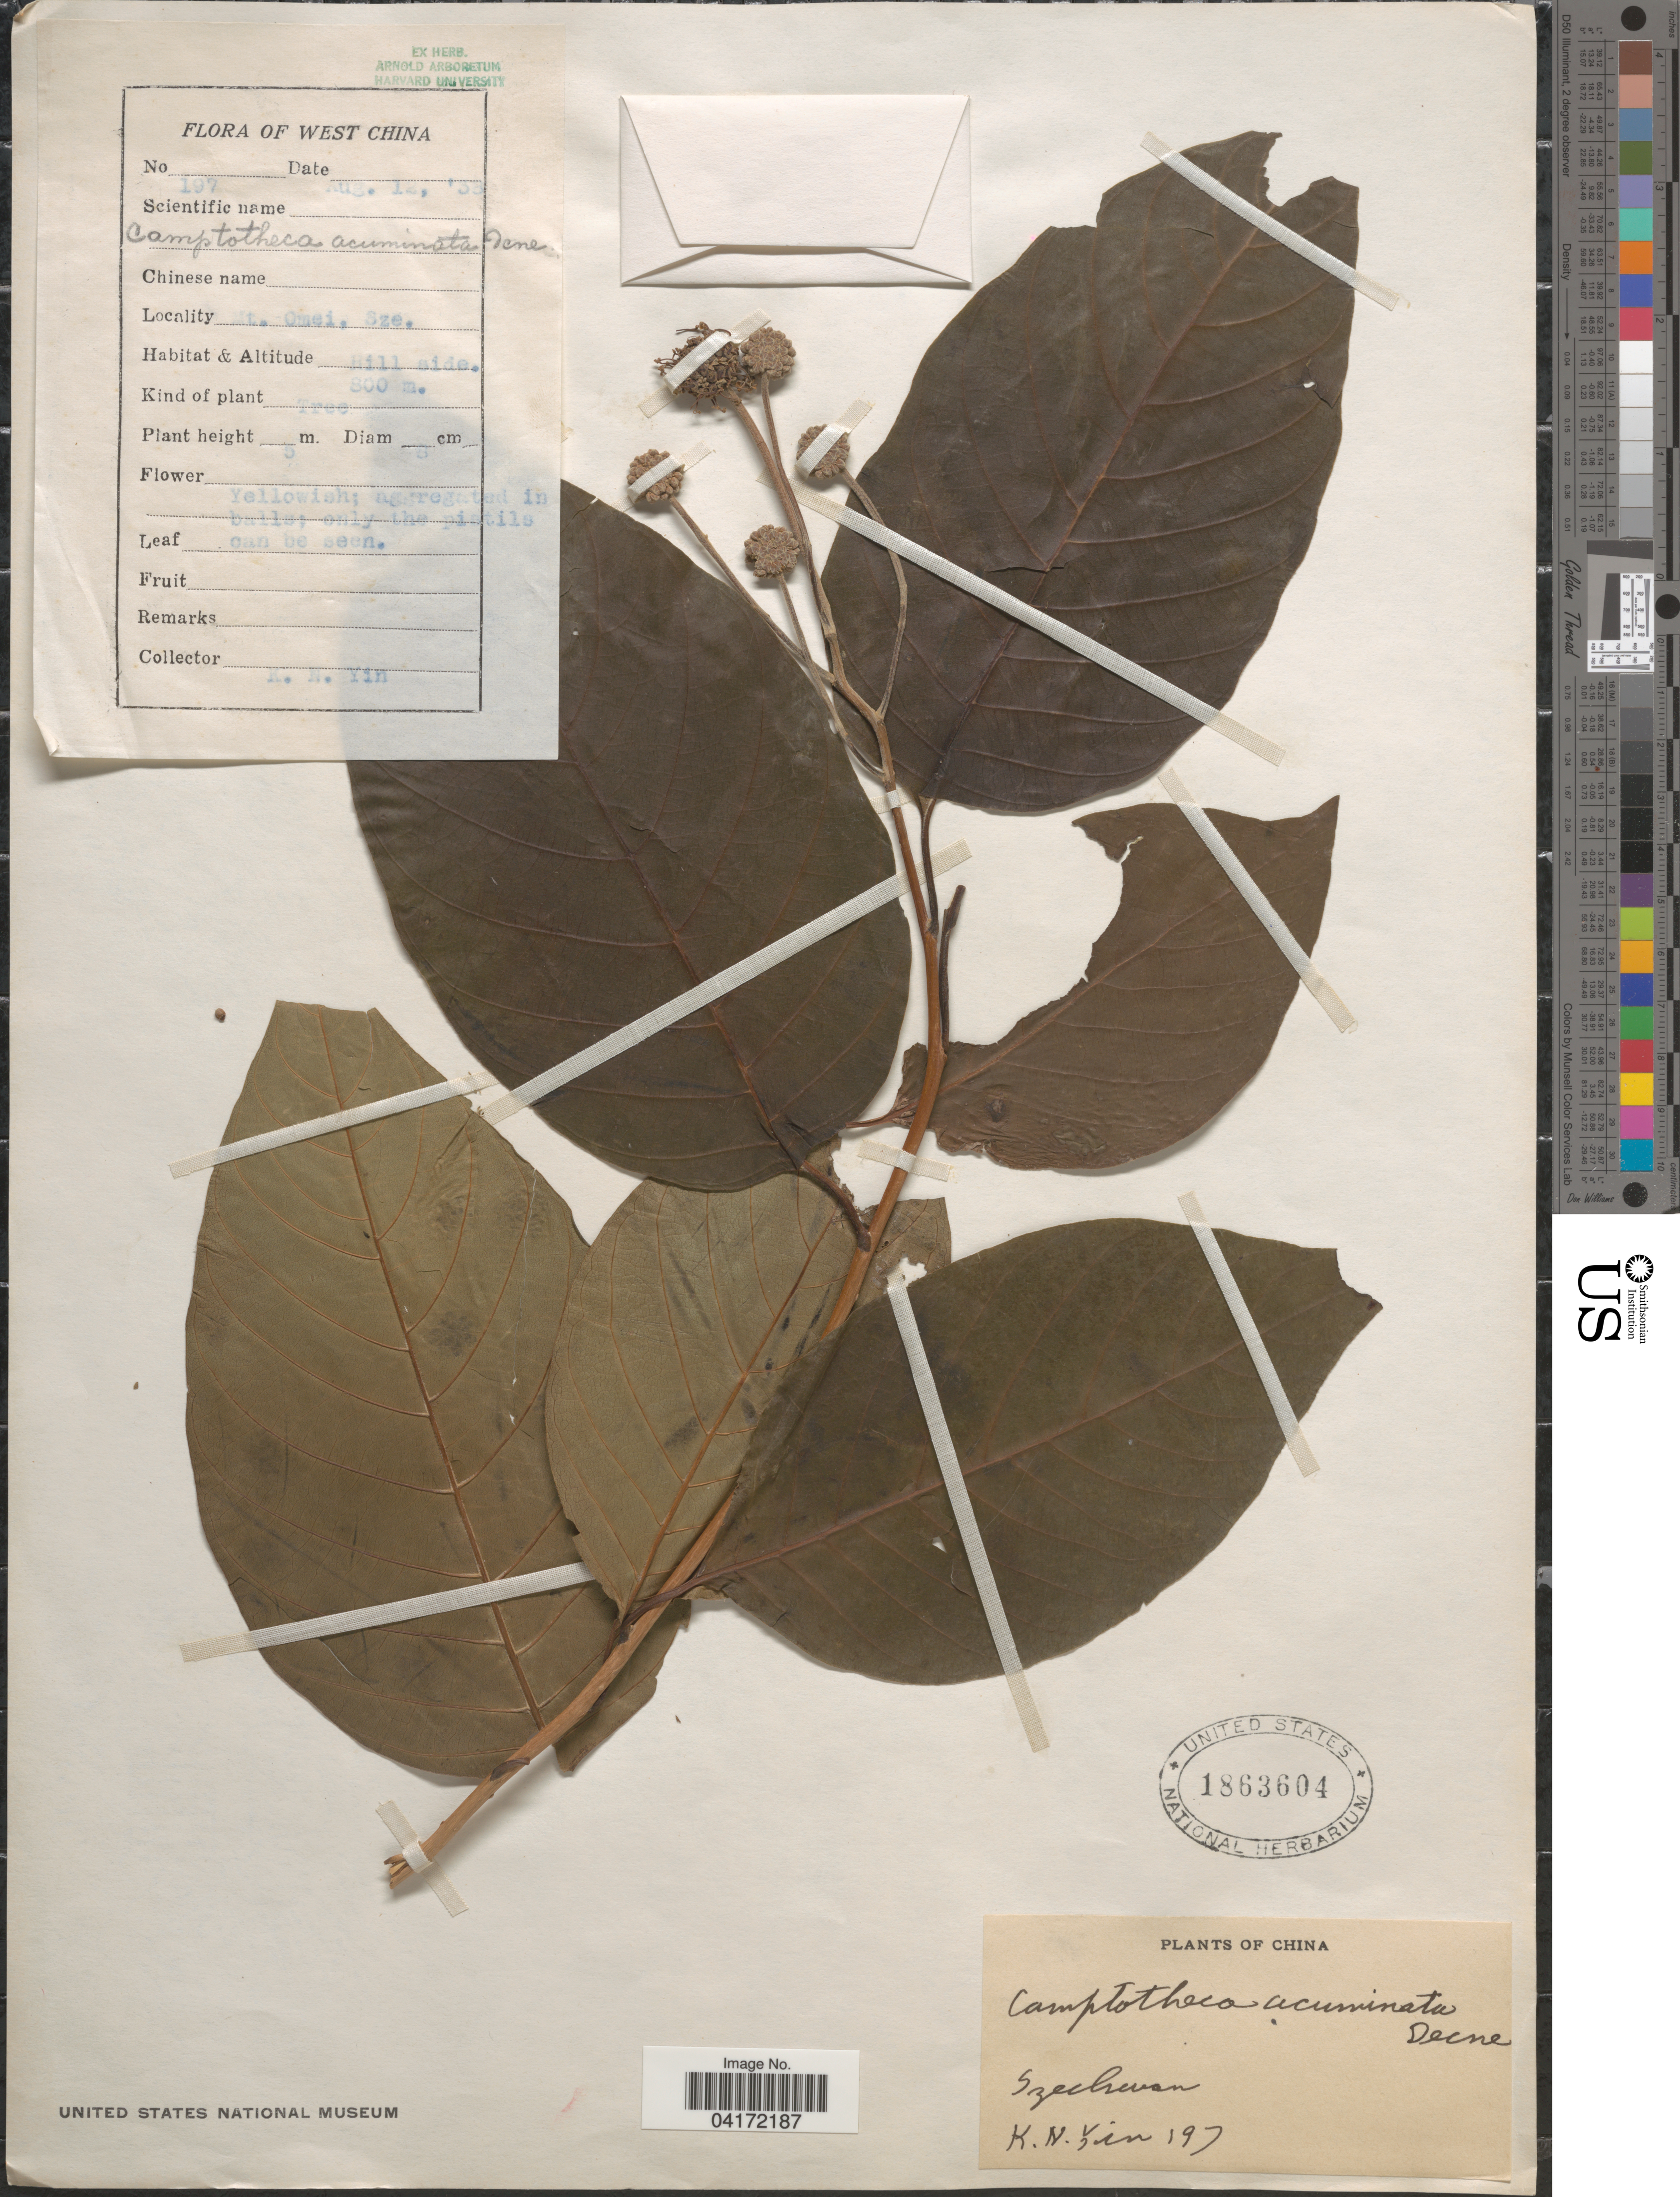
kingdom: Plantae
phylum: Tracheophyta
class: Magnoliopsida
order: Cornales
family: Nyssaceae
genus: Camptotheca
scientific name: Camptotheca acuminata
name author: Decne.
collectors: K. Yin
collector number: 197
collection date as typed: Transcribed d/m/y: 12/8/33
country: China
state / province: Sichuan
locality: West China. Mt. Omei, Sze. Szechuan.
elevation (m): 800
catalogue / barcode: US 1863604